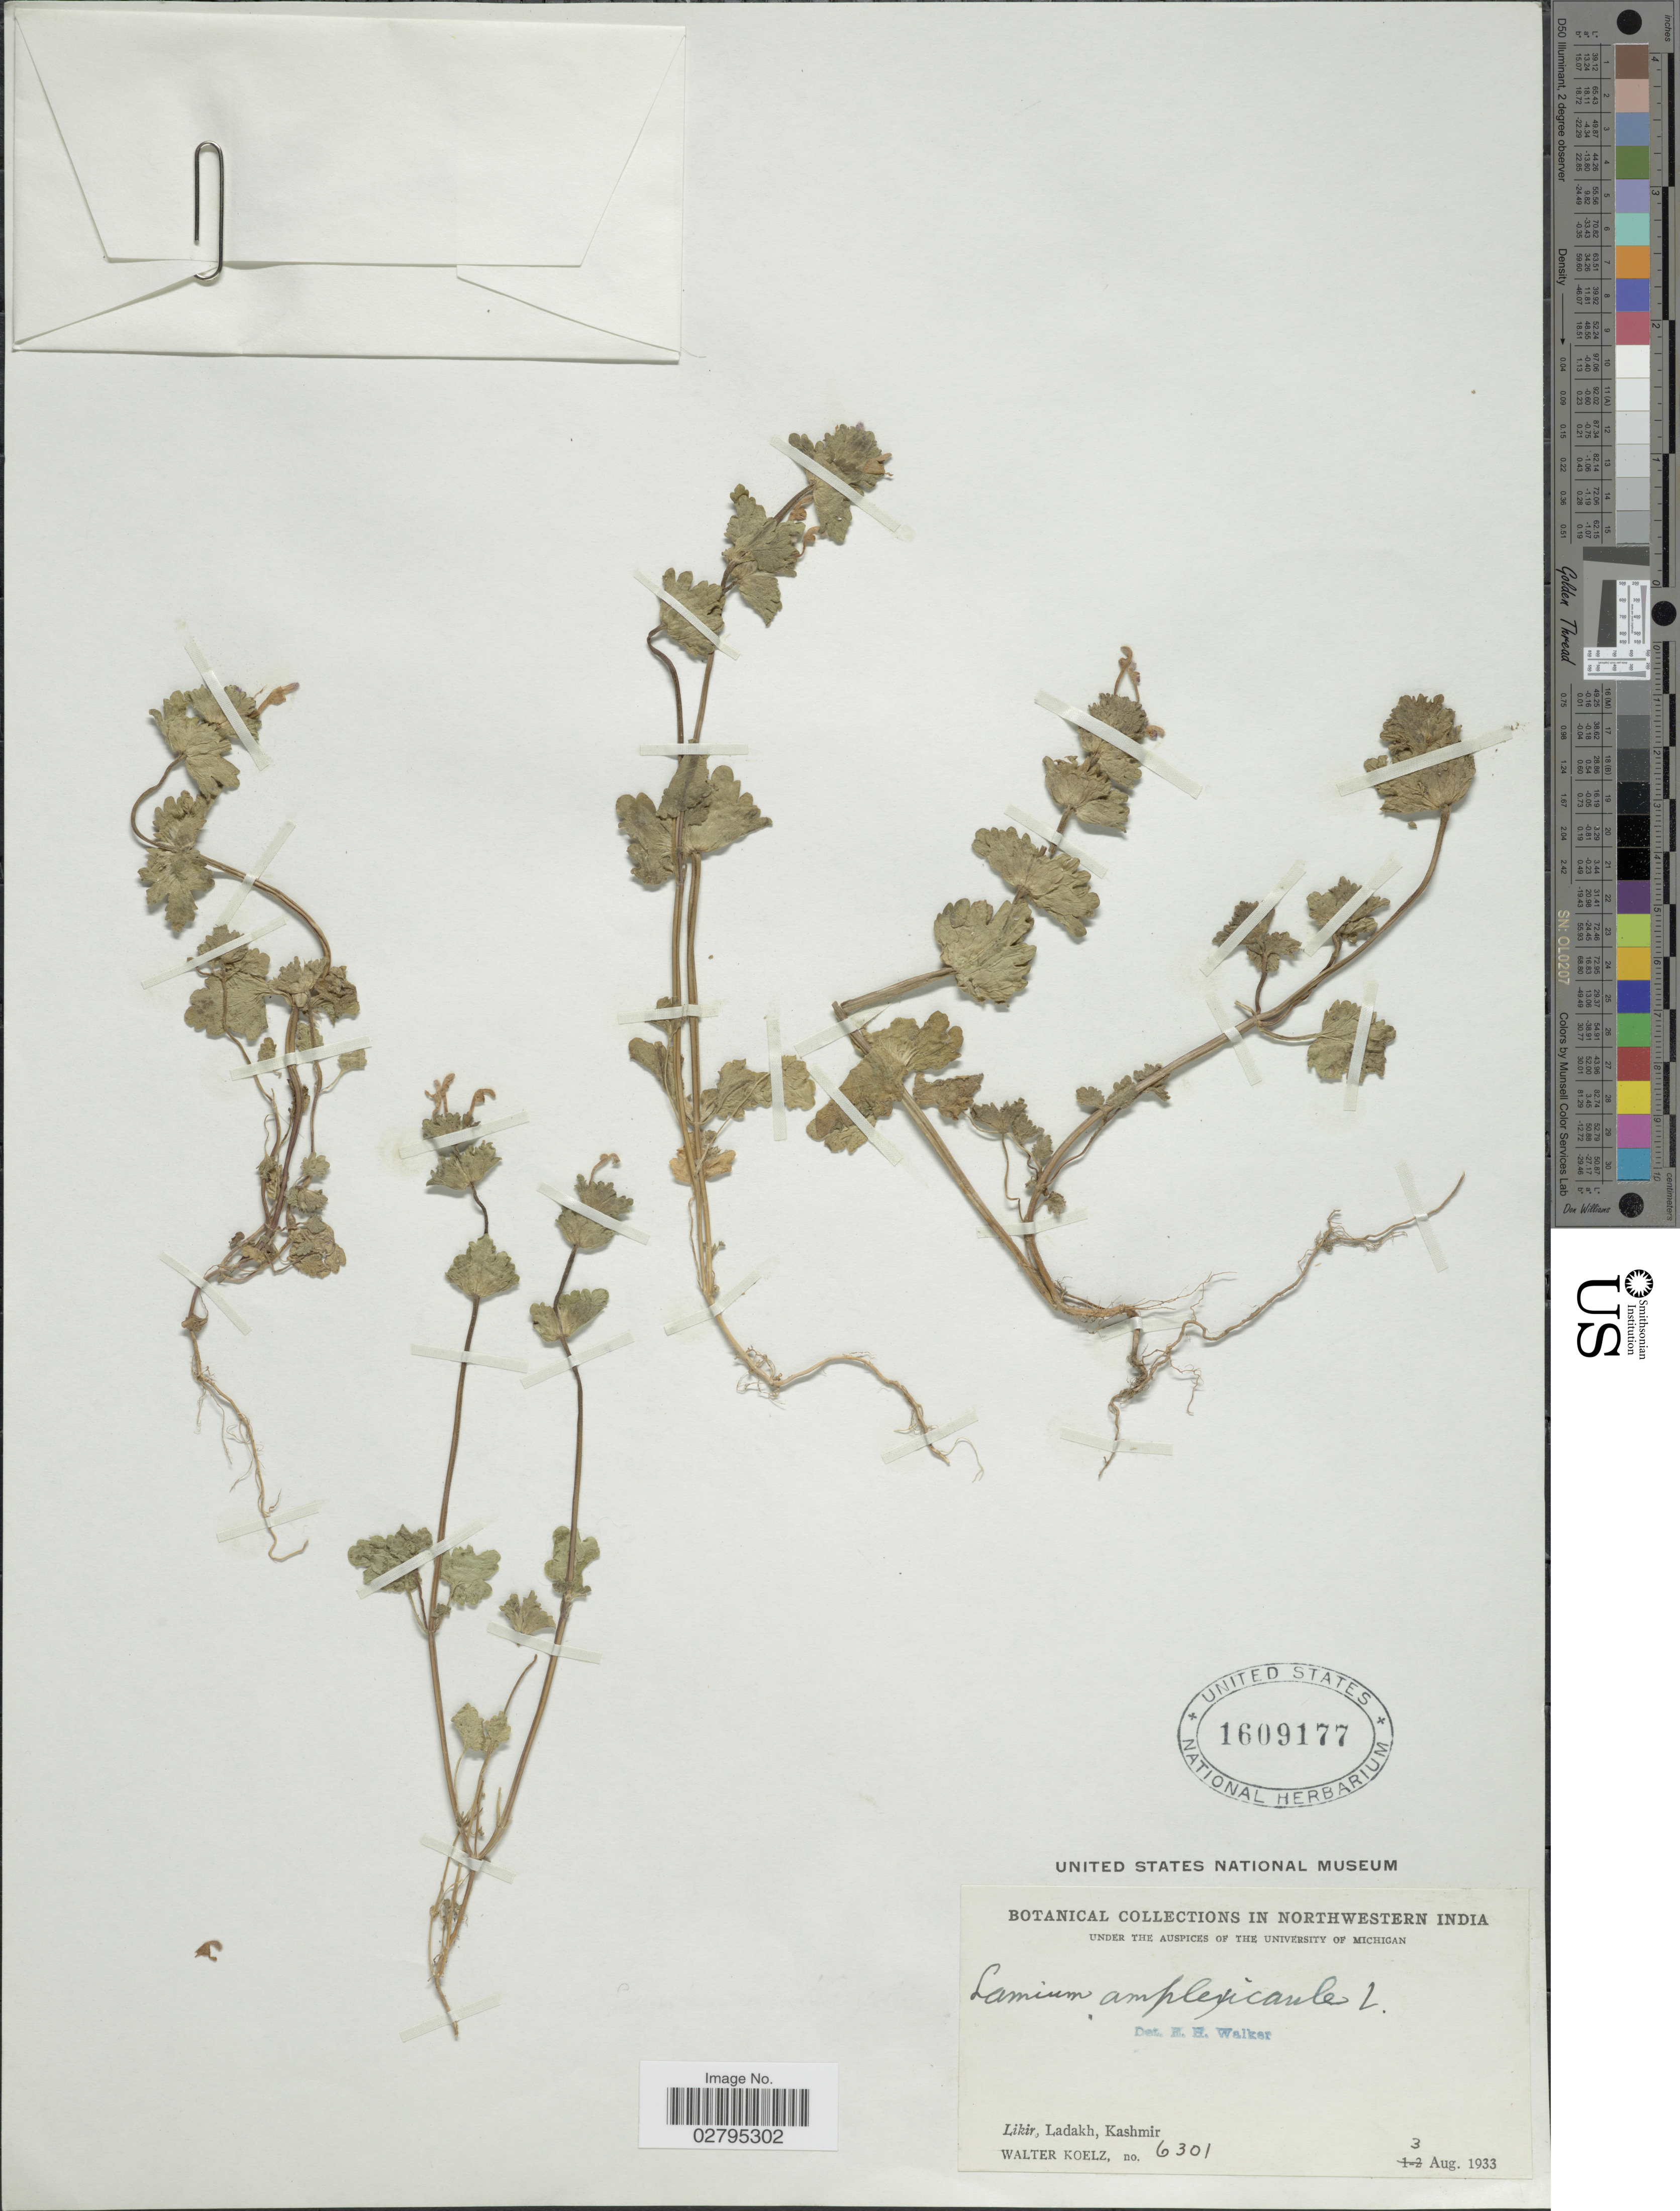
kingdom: Plantae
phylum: Tracheophyta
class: Magnoliopsida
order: Lamiales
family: Lamiaceae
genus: Lamium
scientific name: Lamium amplexicaule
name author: L.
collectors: W. N. Koelz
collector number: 6301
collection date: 1933-08-03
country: India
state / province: Jammu and Kashmir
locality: Northwestern India, Likir, Ladakh, Kashmir.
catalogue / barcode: US 1609177